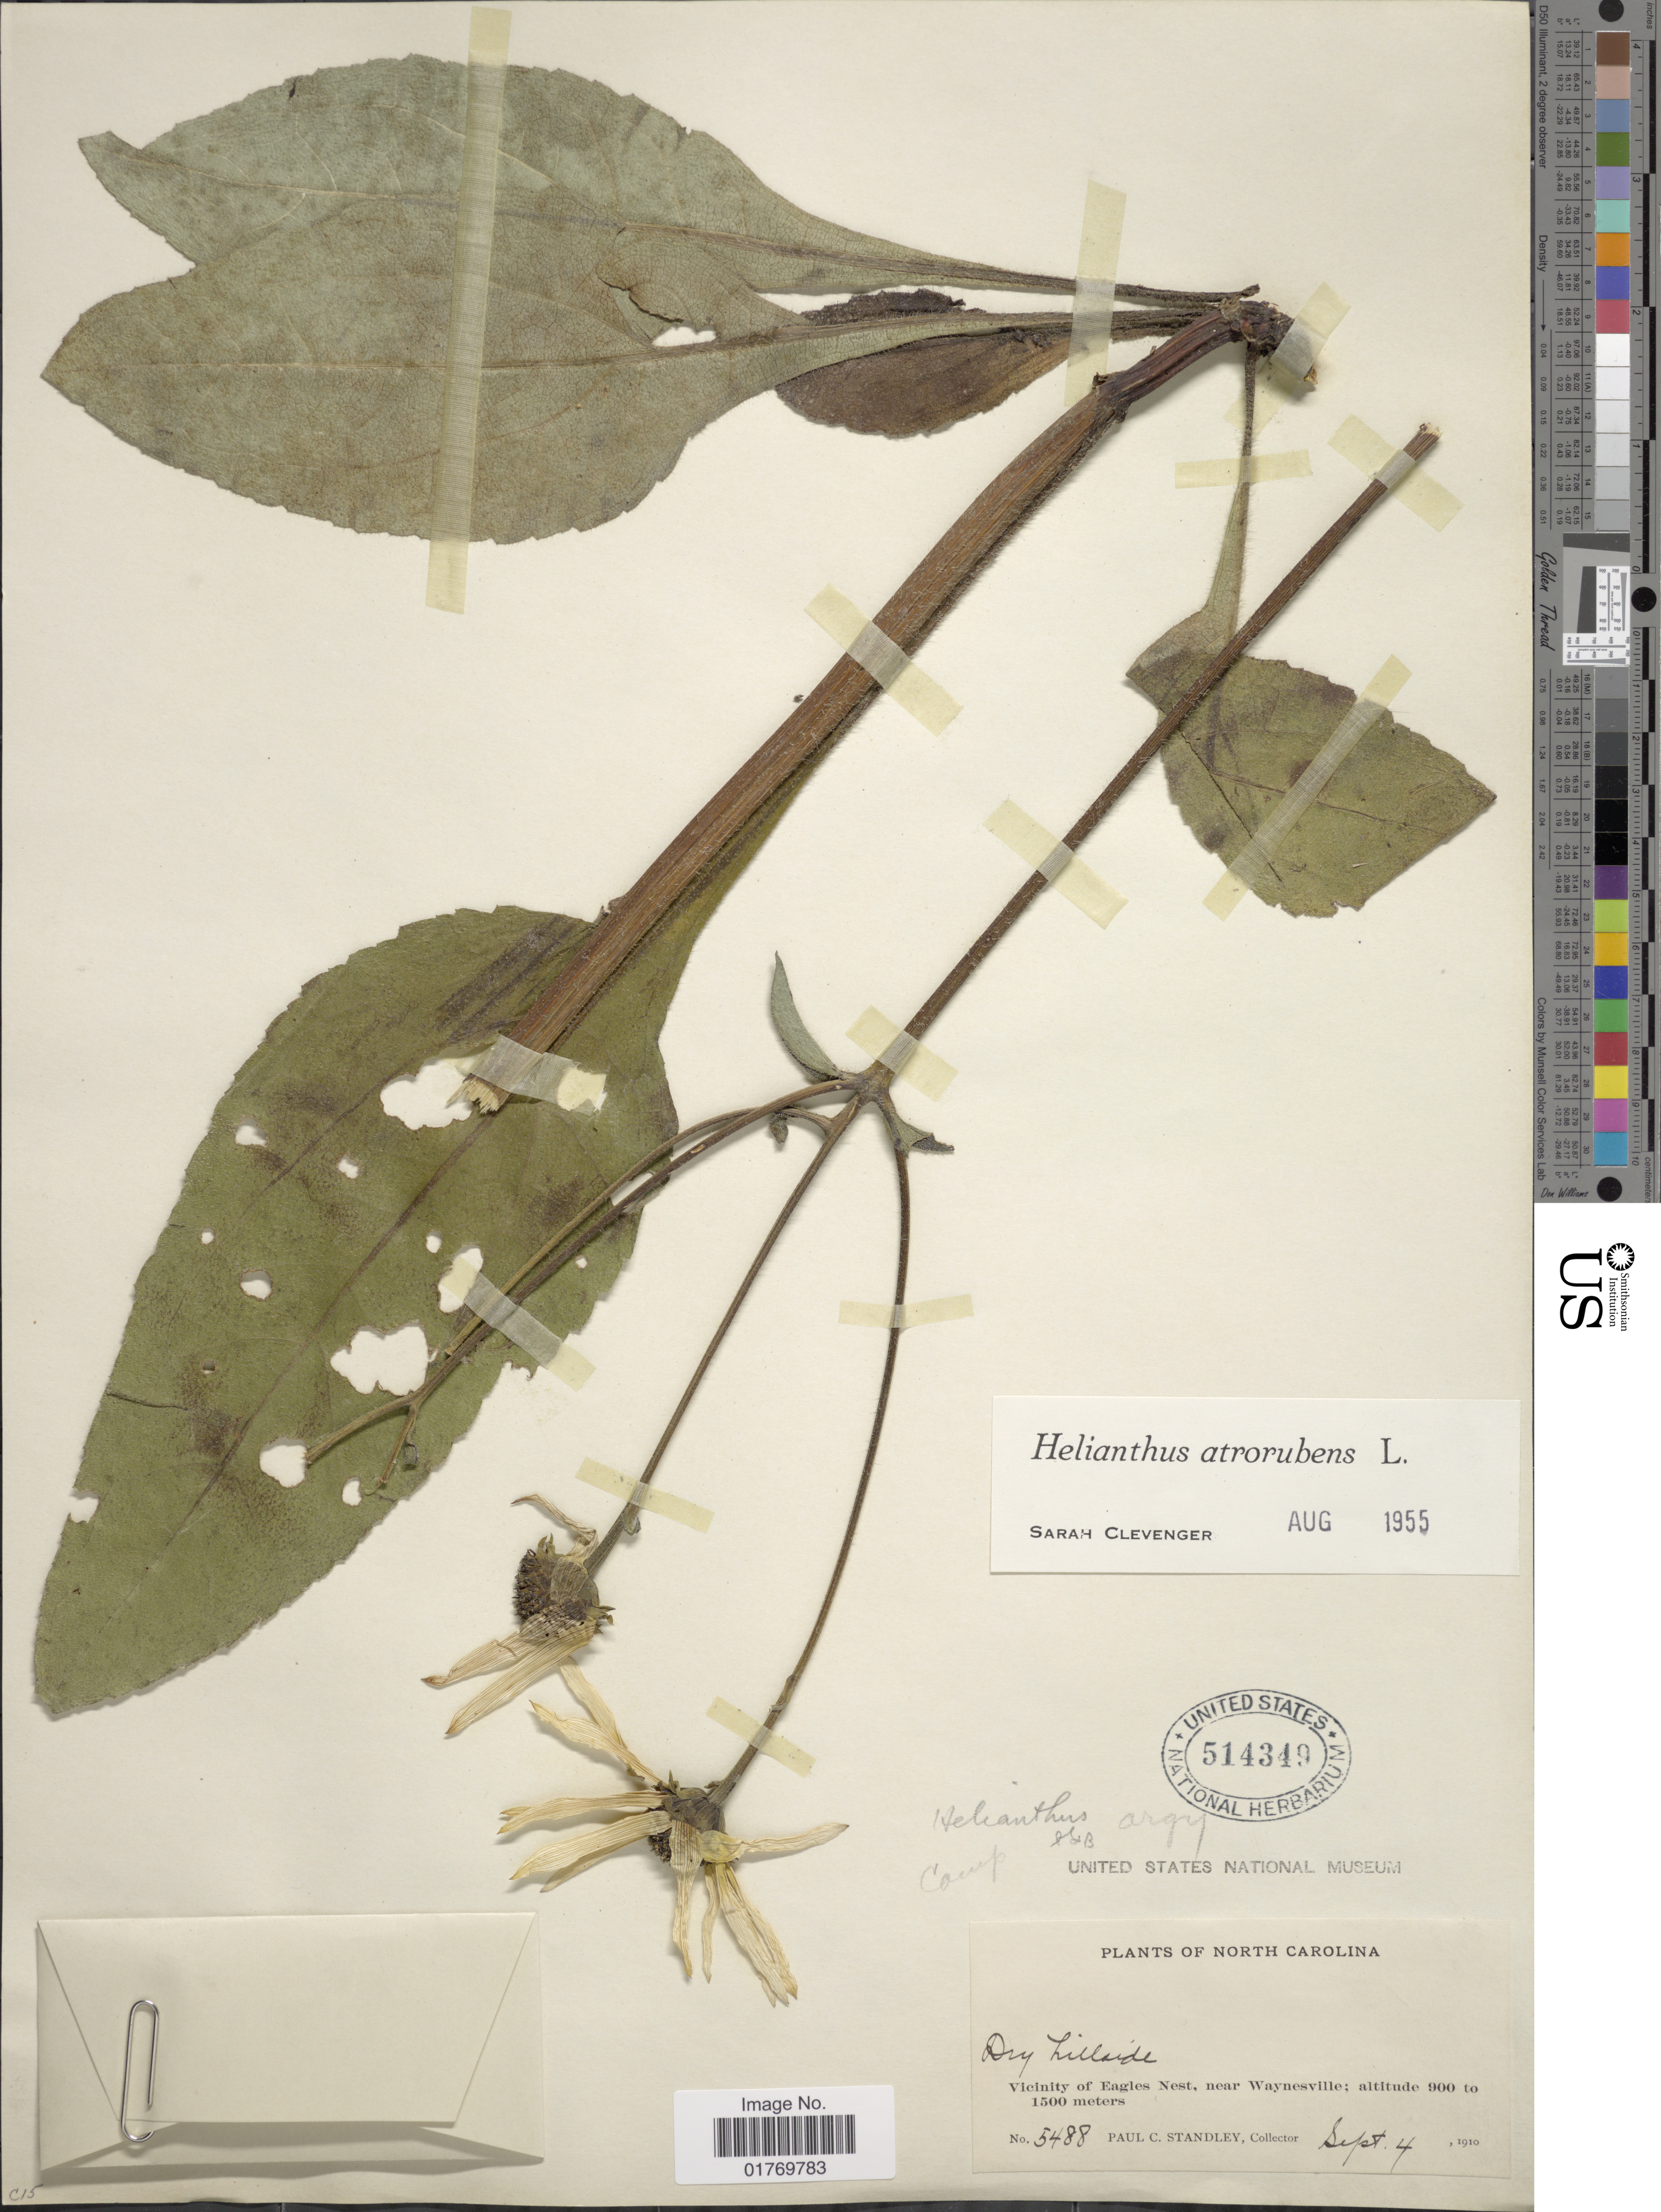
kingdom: Plantae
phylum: Tracheophyta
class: Magnoliopsida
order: Asterales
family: Asteraceae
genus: Helianthus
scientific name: Helianthus atrorubens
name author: L.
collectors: P. C. Standley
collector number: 5488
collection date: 1910-09-04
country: United States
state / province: North Carolina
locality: Vicinity of Eagles Nest, near Waynesville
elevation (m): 900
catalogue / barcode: US 514349